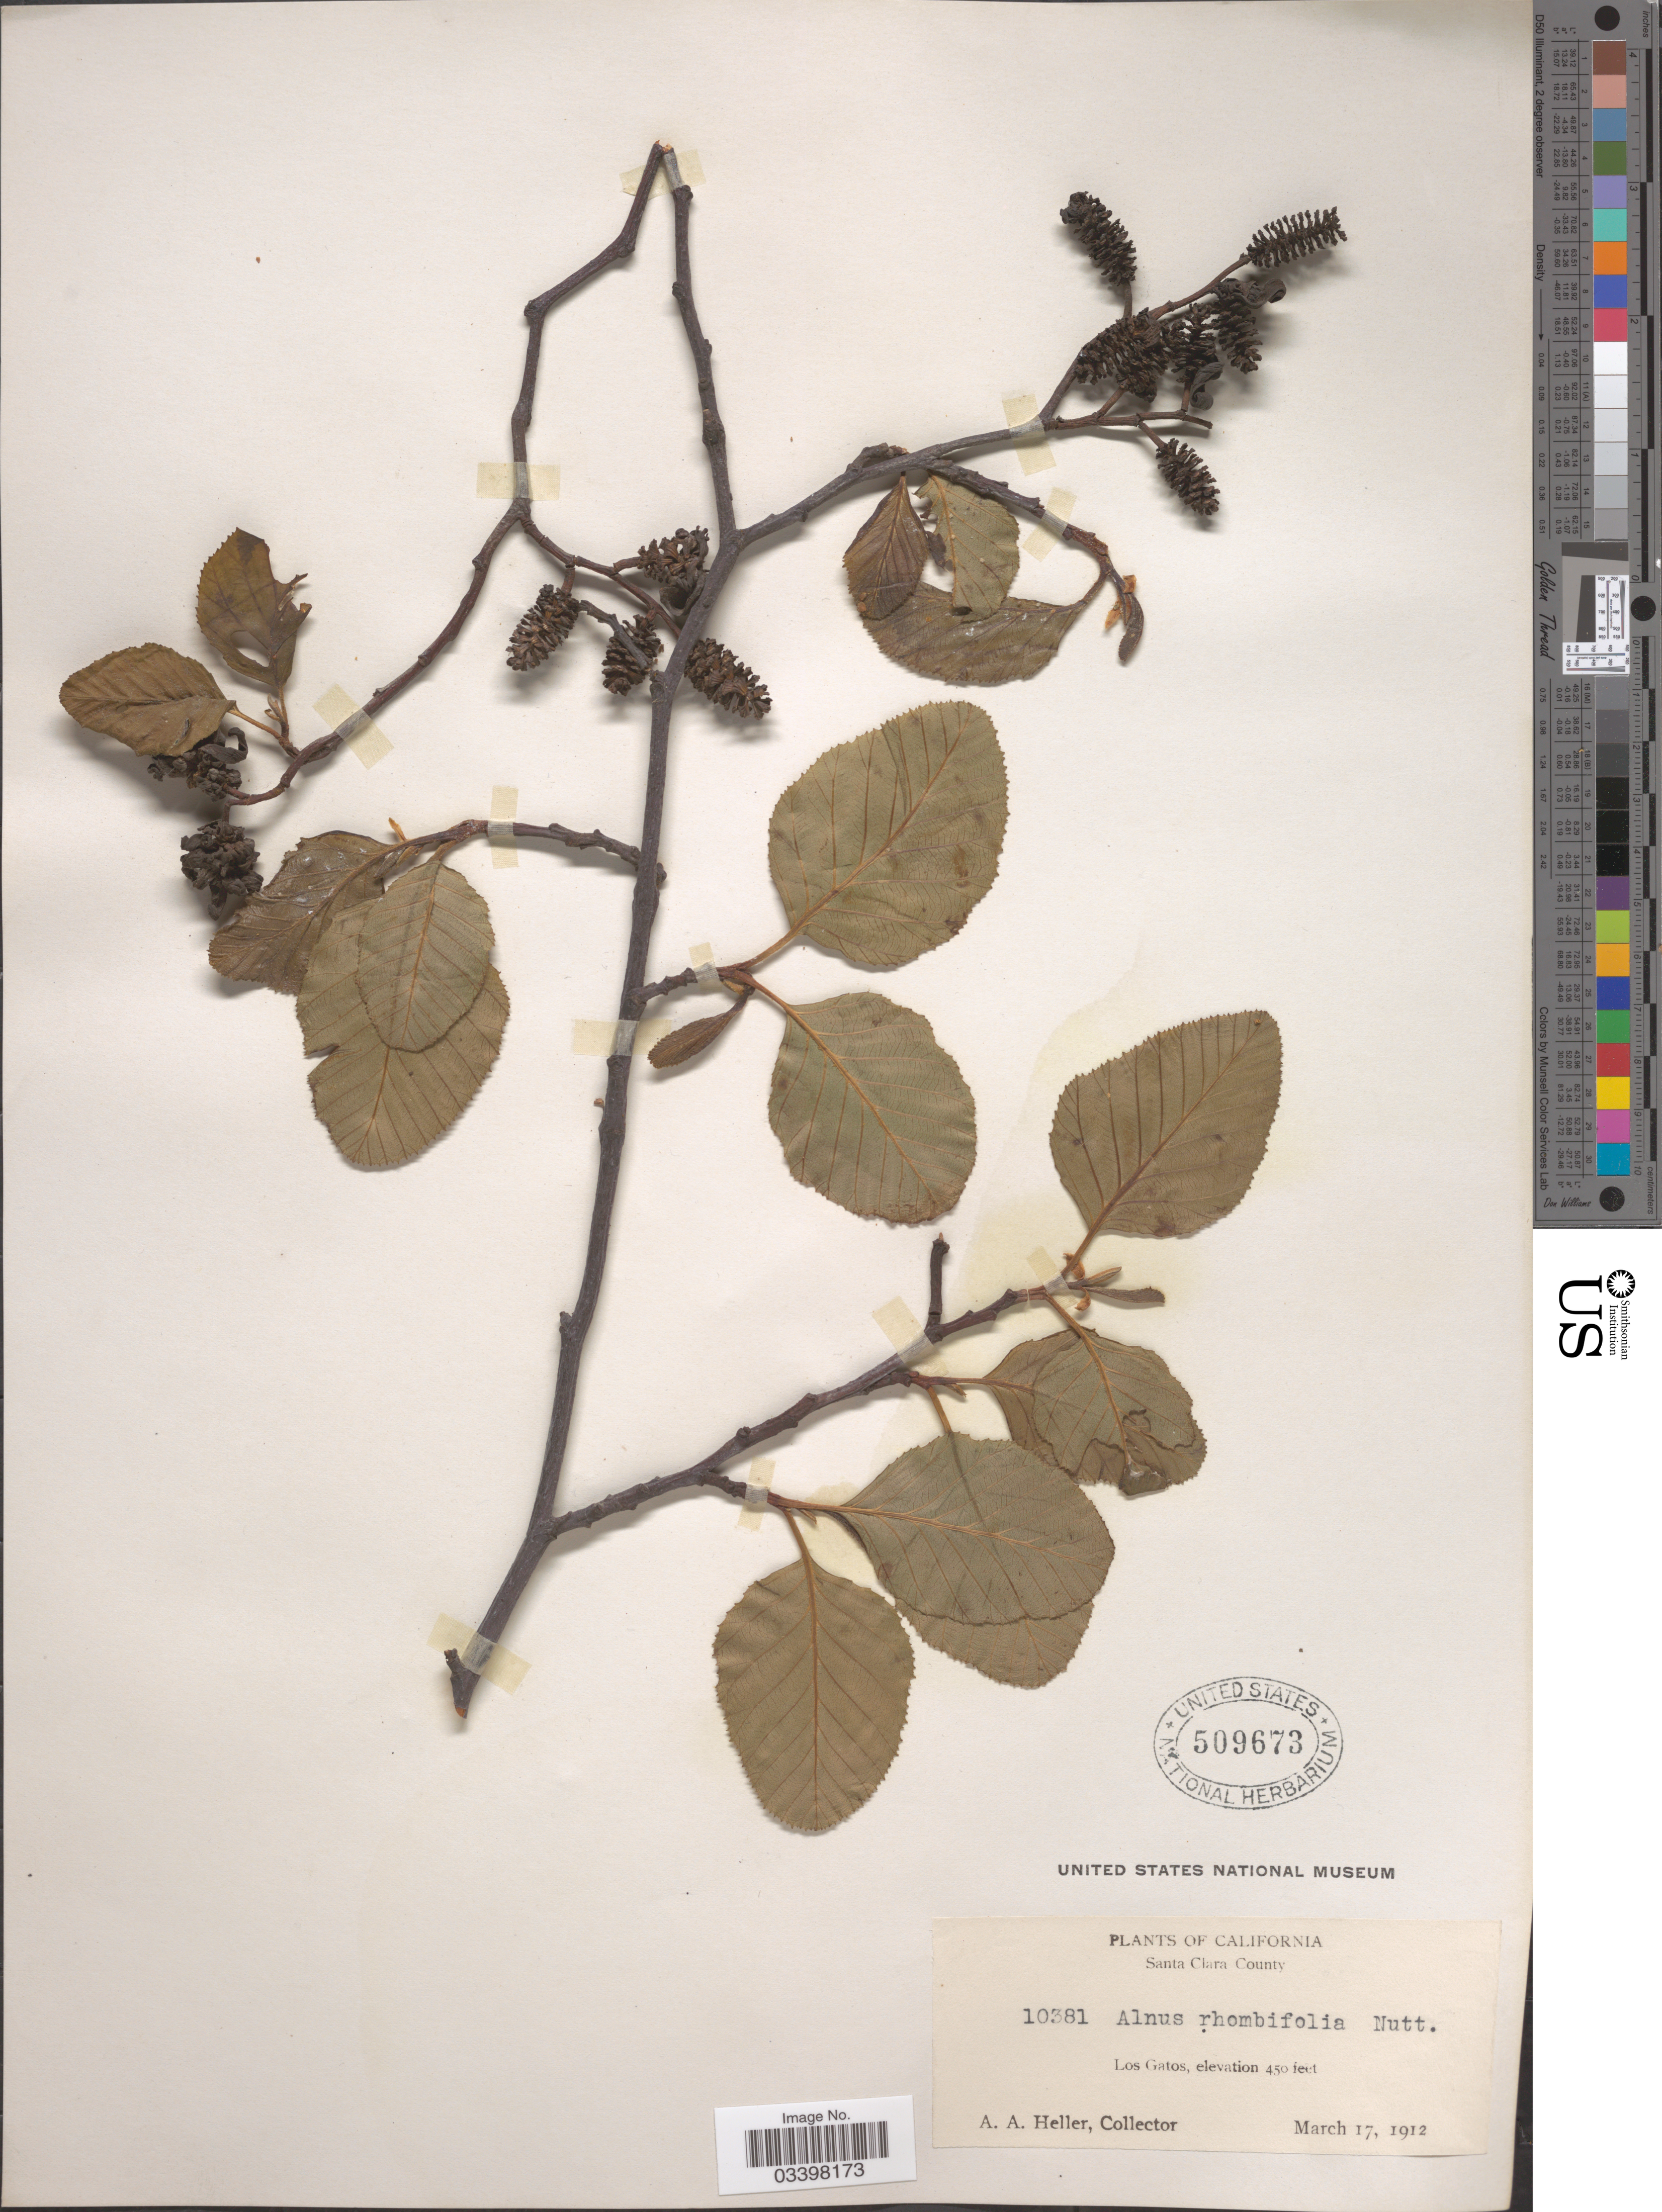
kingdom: Plantae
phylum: Tracheophyta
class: Magnoliopsida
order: Fagales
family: Betulaceae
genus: Alnus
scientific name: Alnus rhombifolia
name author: Nutt.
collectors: A. A. Heller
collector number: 10381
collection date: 1912-03-17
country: United States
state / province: California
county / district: Santa Clara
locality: Santa Clara County. Los Gatos.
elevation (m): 137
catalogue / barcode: US 509673